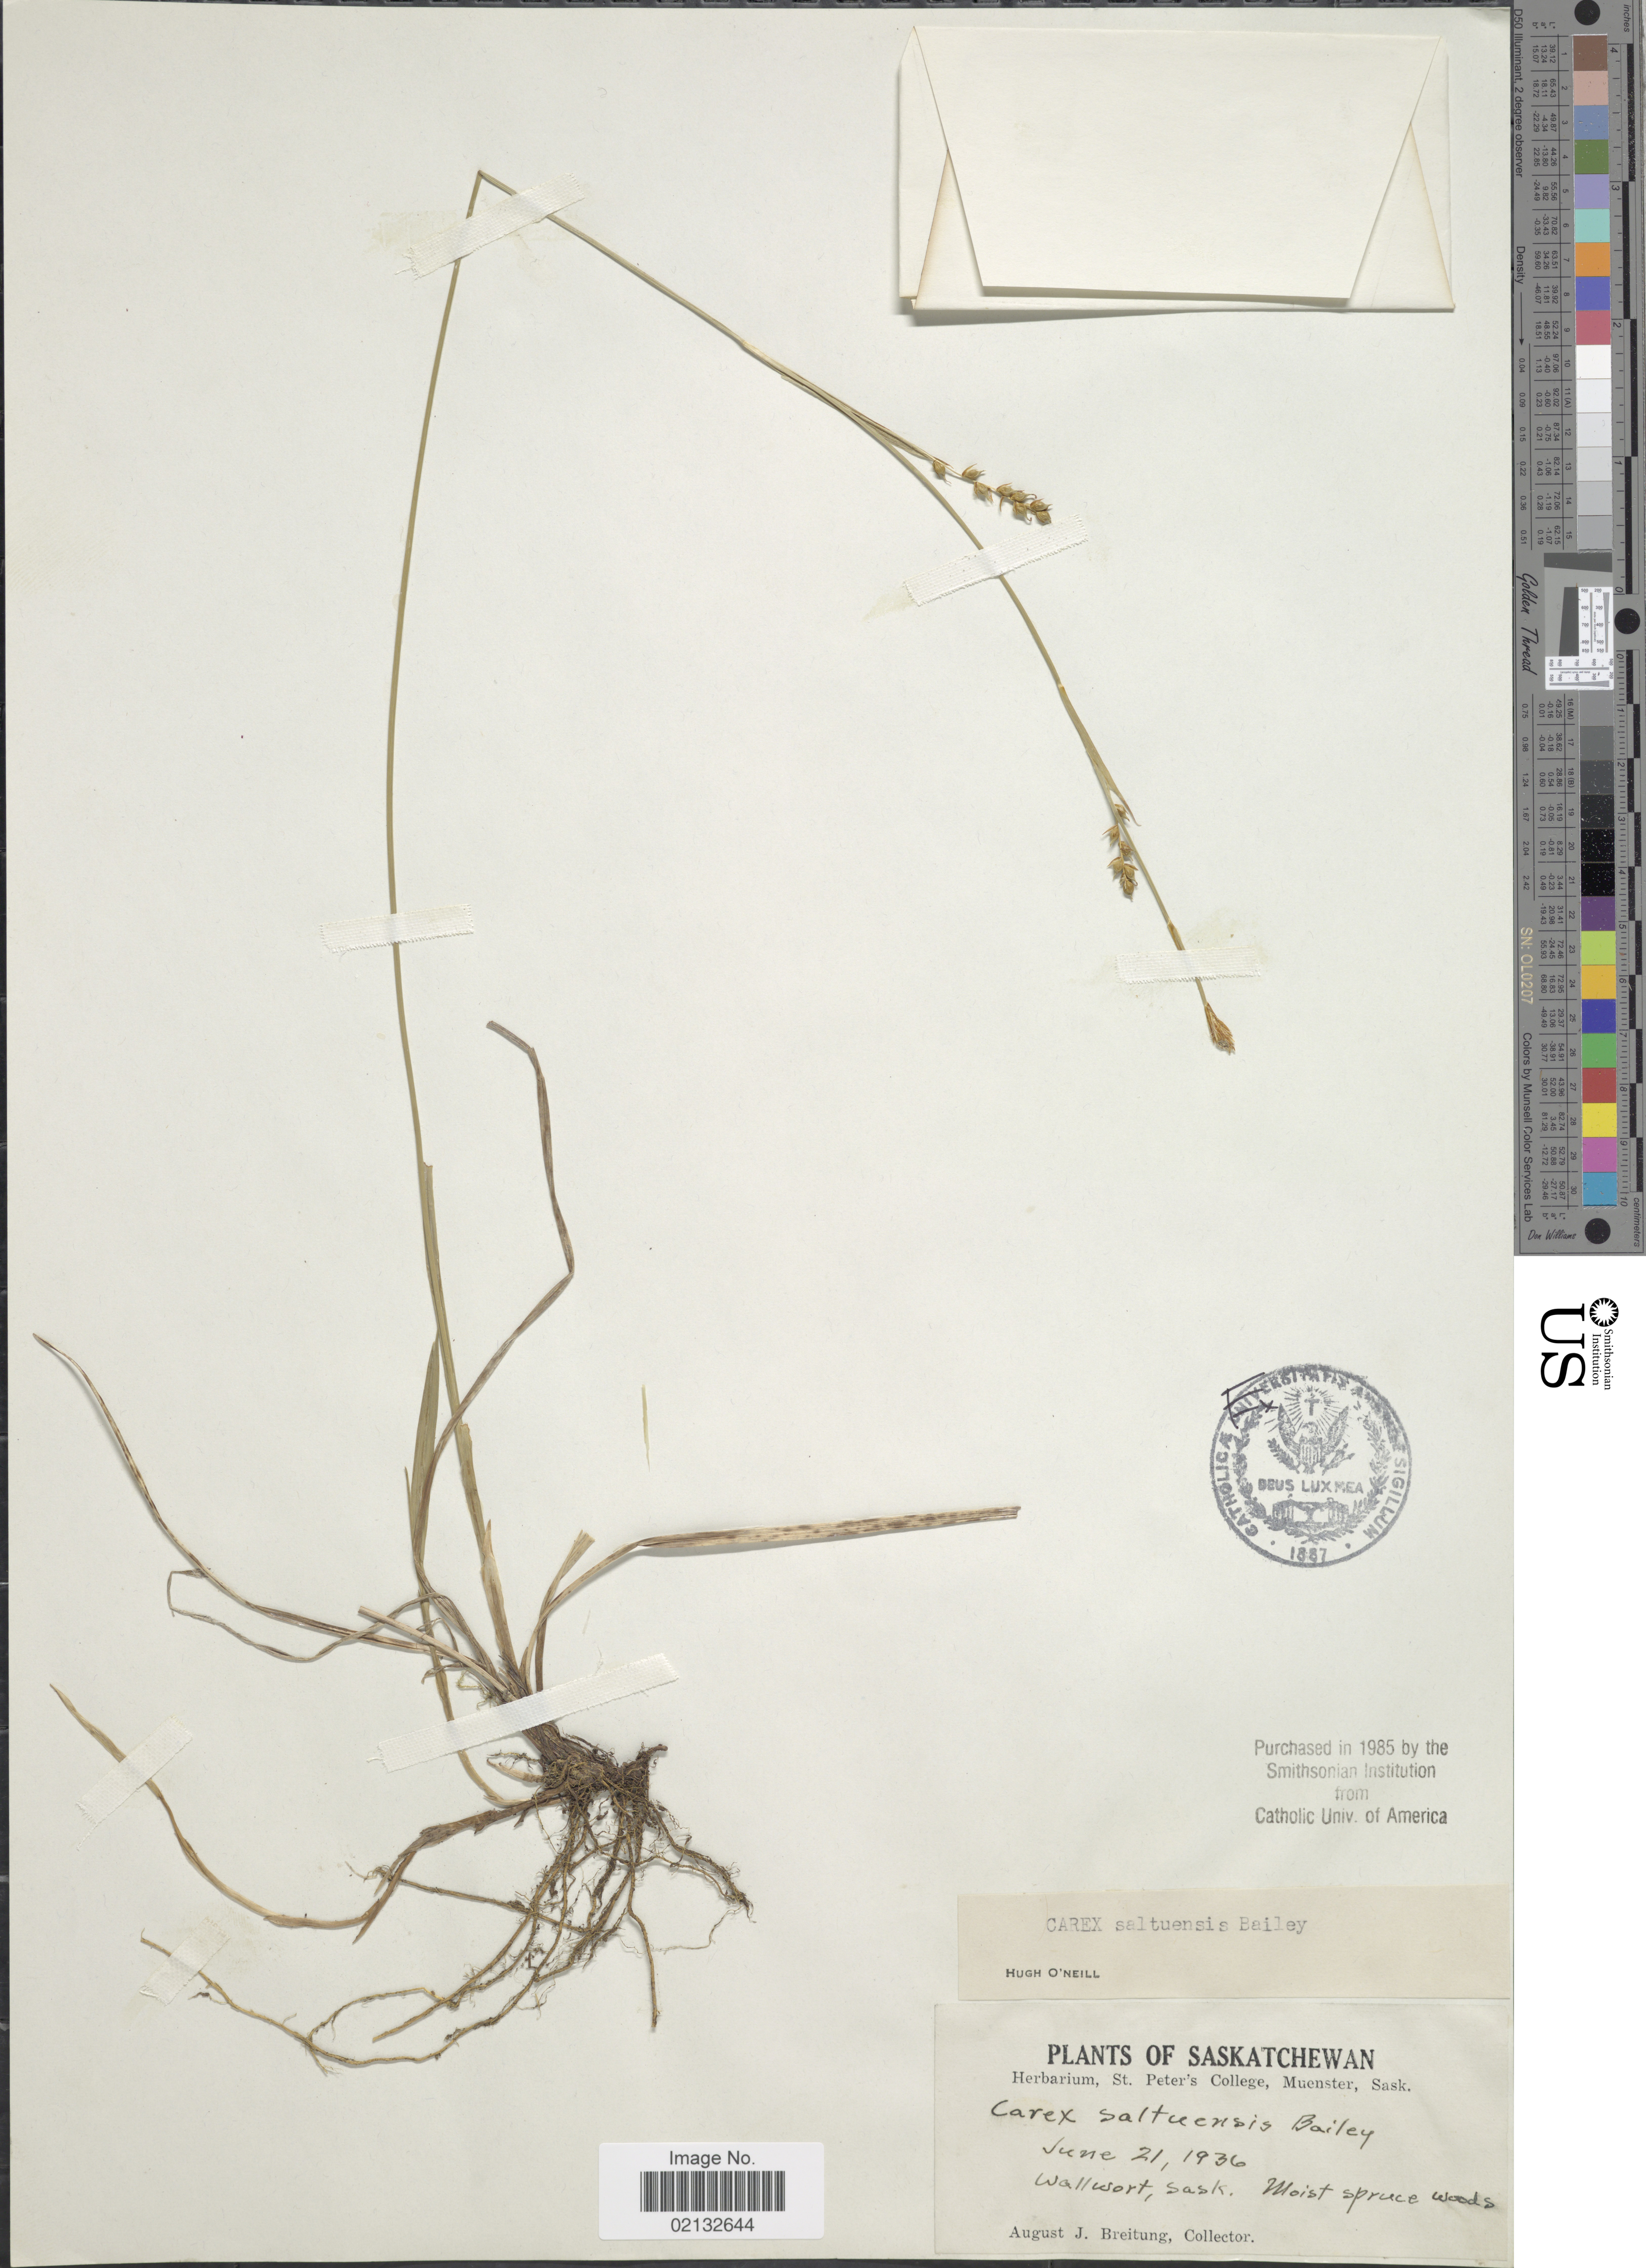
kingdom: Plantae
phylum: Tracheophyta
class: Liliopsida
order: Poales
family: Cyperaceae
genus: Carex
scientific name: Carex vaginata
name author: Tausch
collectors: A. Breitung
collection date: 1936-06-21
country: Canada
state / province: Saskatchewan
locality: Wallwort, Sask.